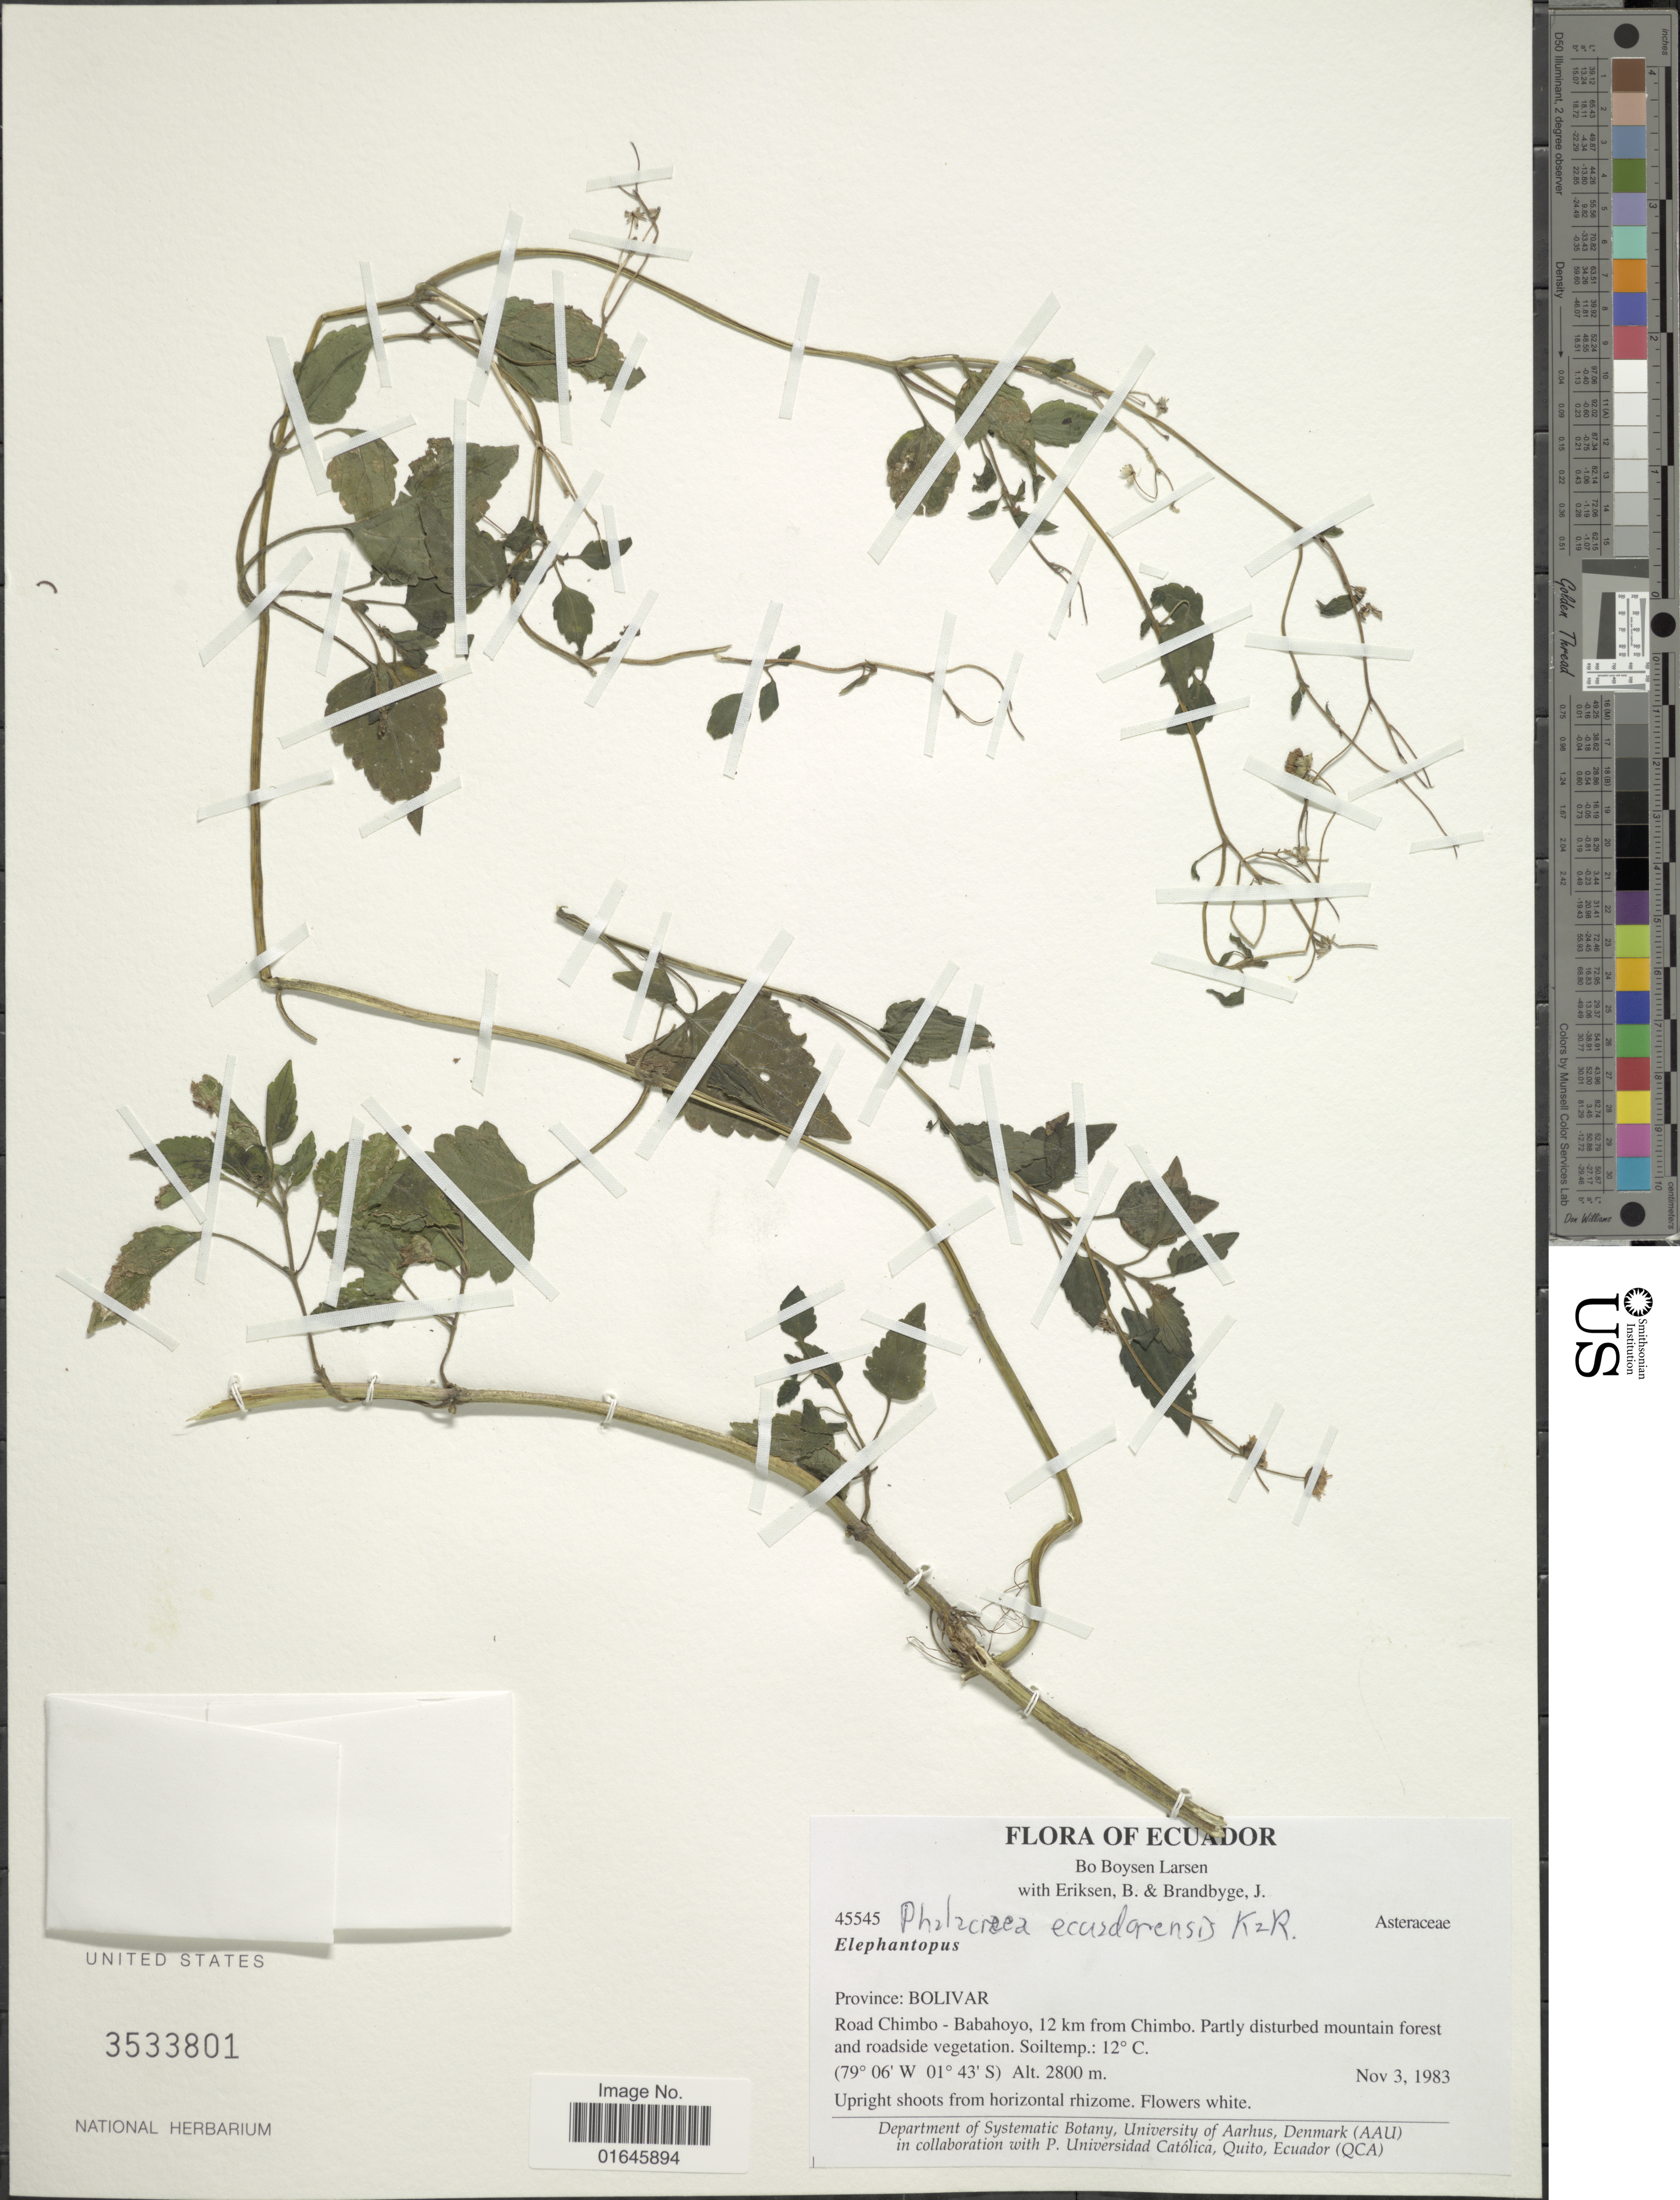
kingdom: Plantae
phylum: Tracheophyta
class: Magnoliopsida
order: Asterales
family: Asteraceae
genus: Phalacraea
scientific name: Phalacraea ecuadorensis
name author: R.M. King & H. Rob.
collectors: B. Boysen Larsen, B. Eriksen & J. Brandbyge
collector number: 45545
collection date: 1983-11-03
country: Ecuador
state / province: Bolívar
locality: Road Chimbo-Babahoyo, 12 km from Chimbo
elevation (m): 2800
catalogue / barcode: US 3533801